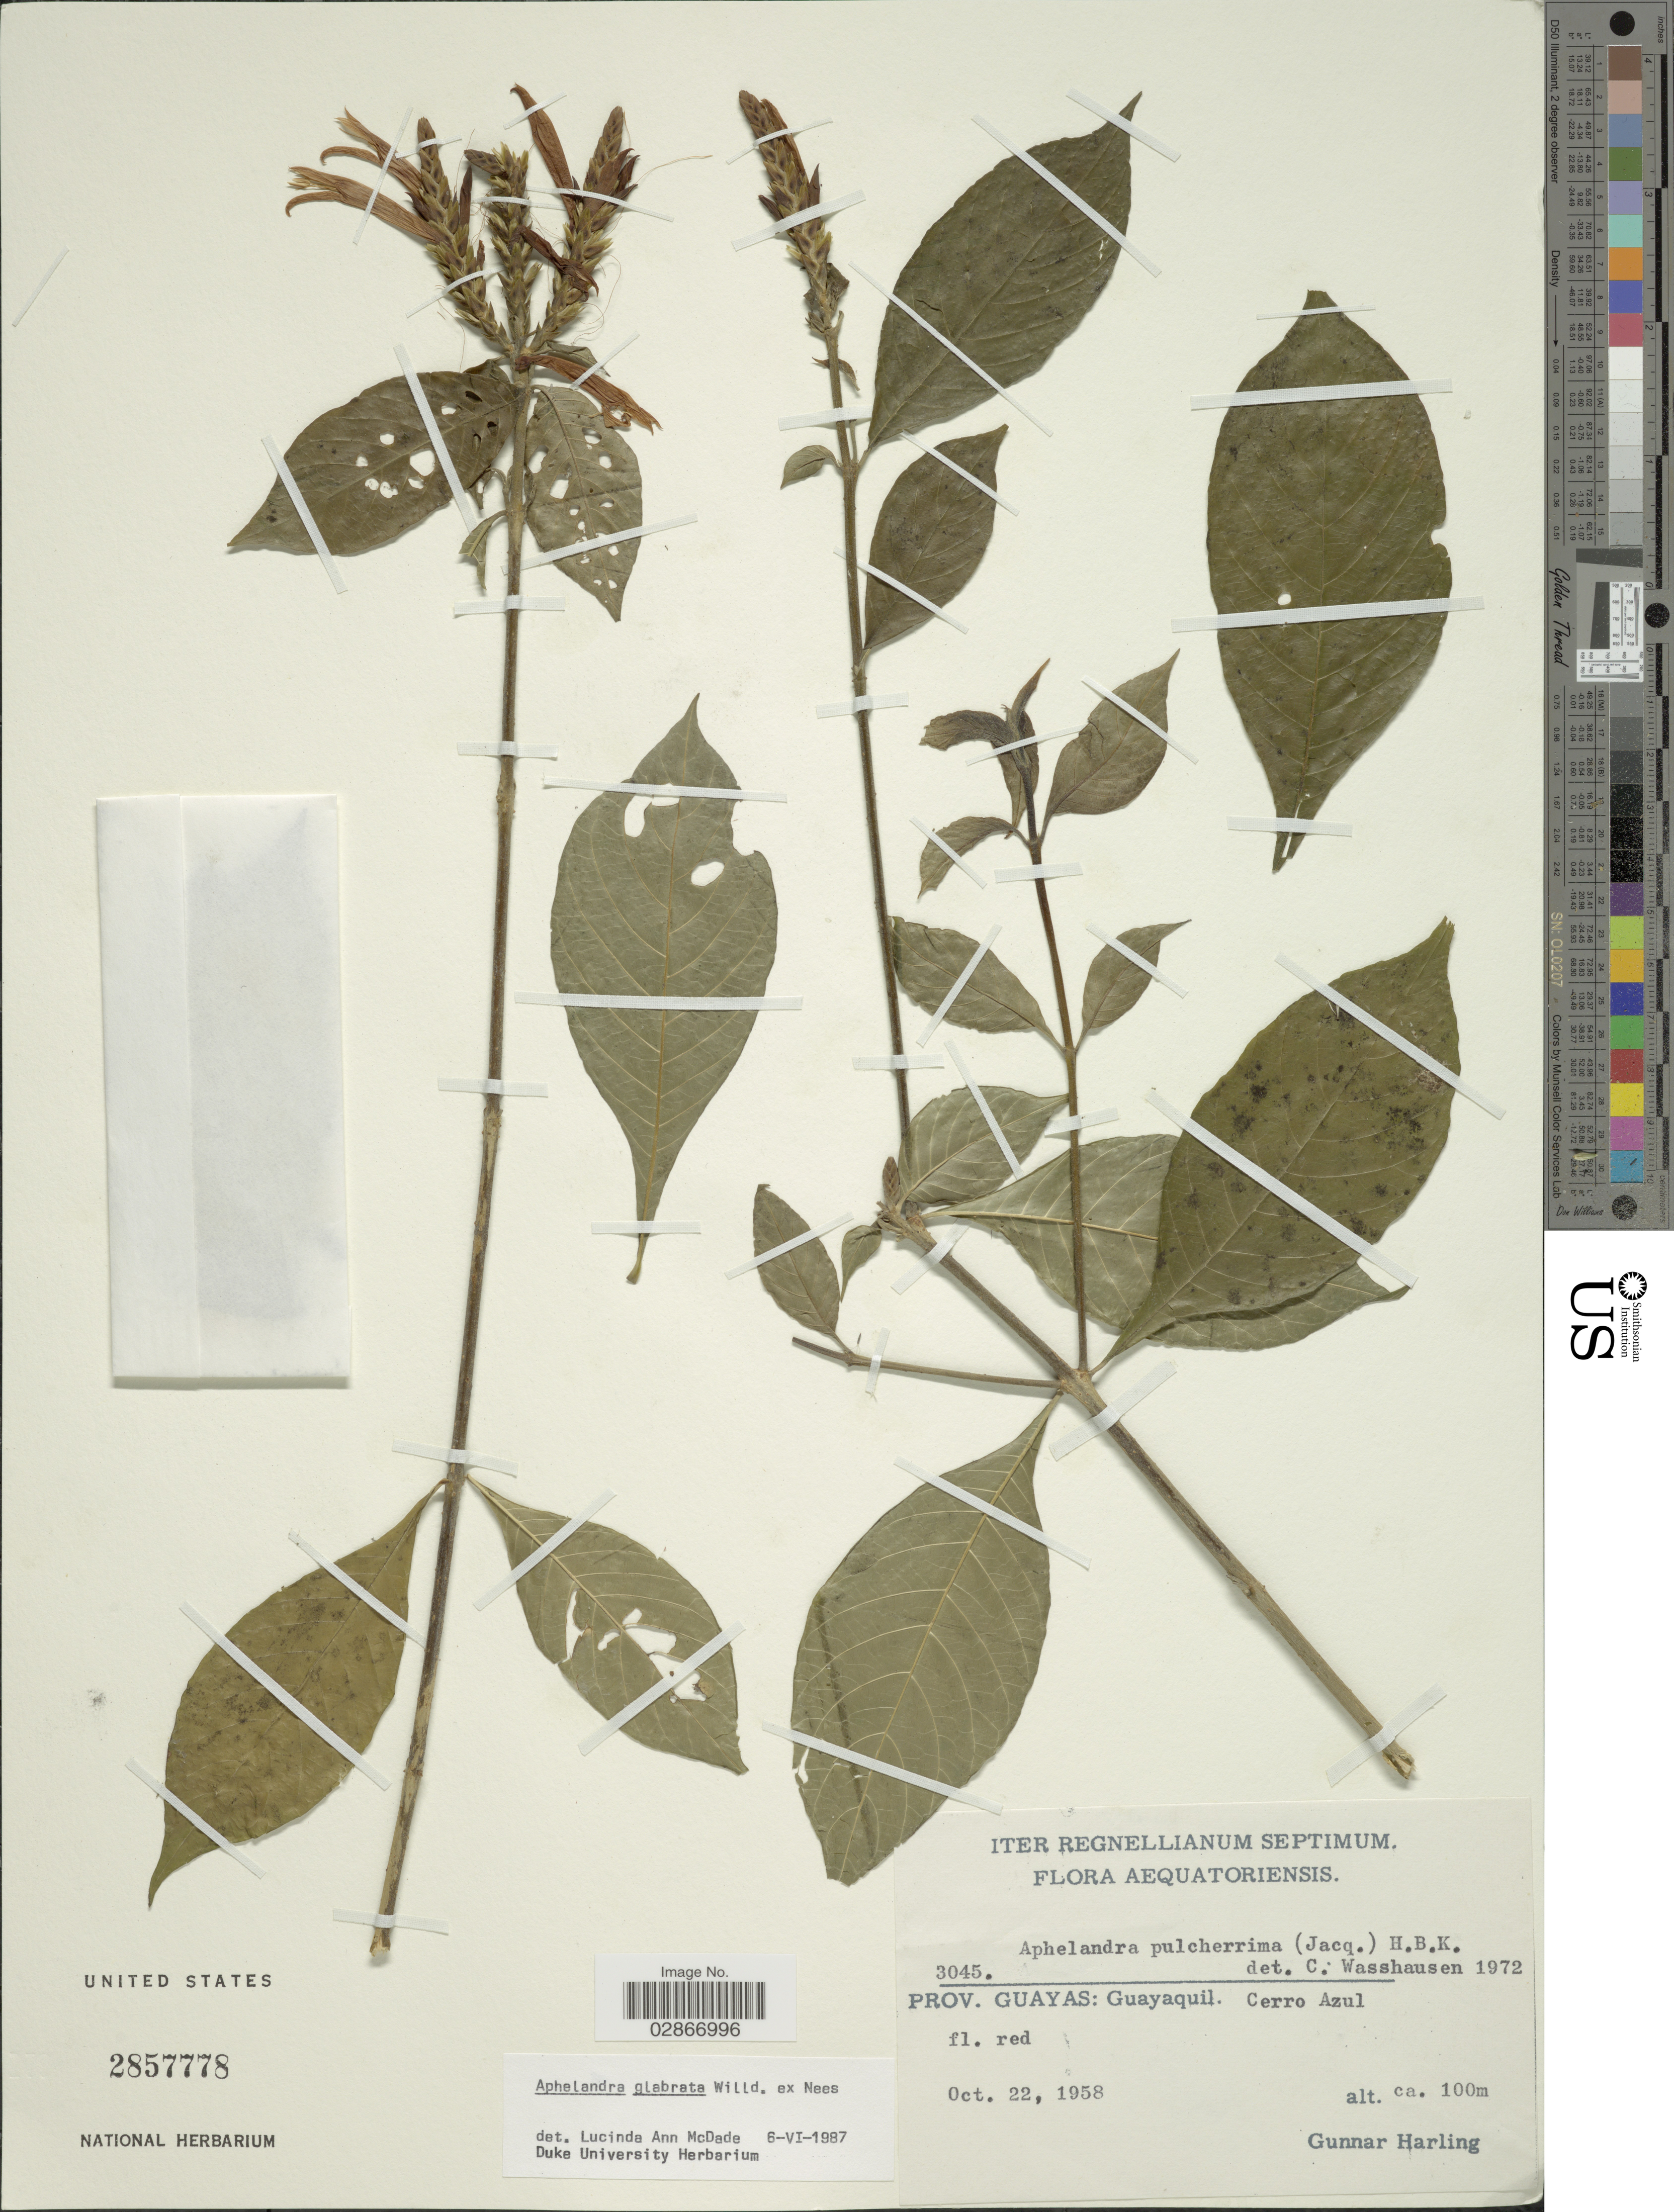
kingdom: Plantae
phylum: Tracheophyta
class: Magnoliopsida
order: Lamiales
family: Acanthaceae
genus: Aphelandra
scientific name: Aphelandra glabrata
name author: Willd. ex Nees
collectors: G. Harling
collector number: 3045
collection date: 1958-10-22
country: Ecuador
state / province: Guayas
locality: Guayaquil. Cerro Azul.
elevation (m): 100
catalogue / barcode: US 2857778